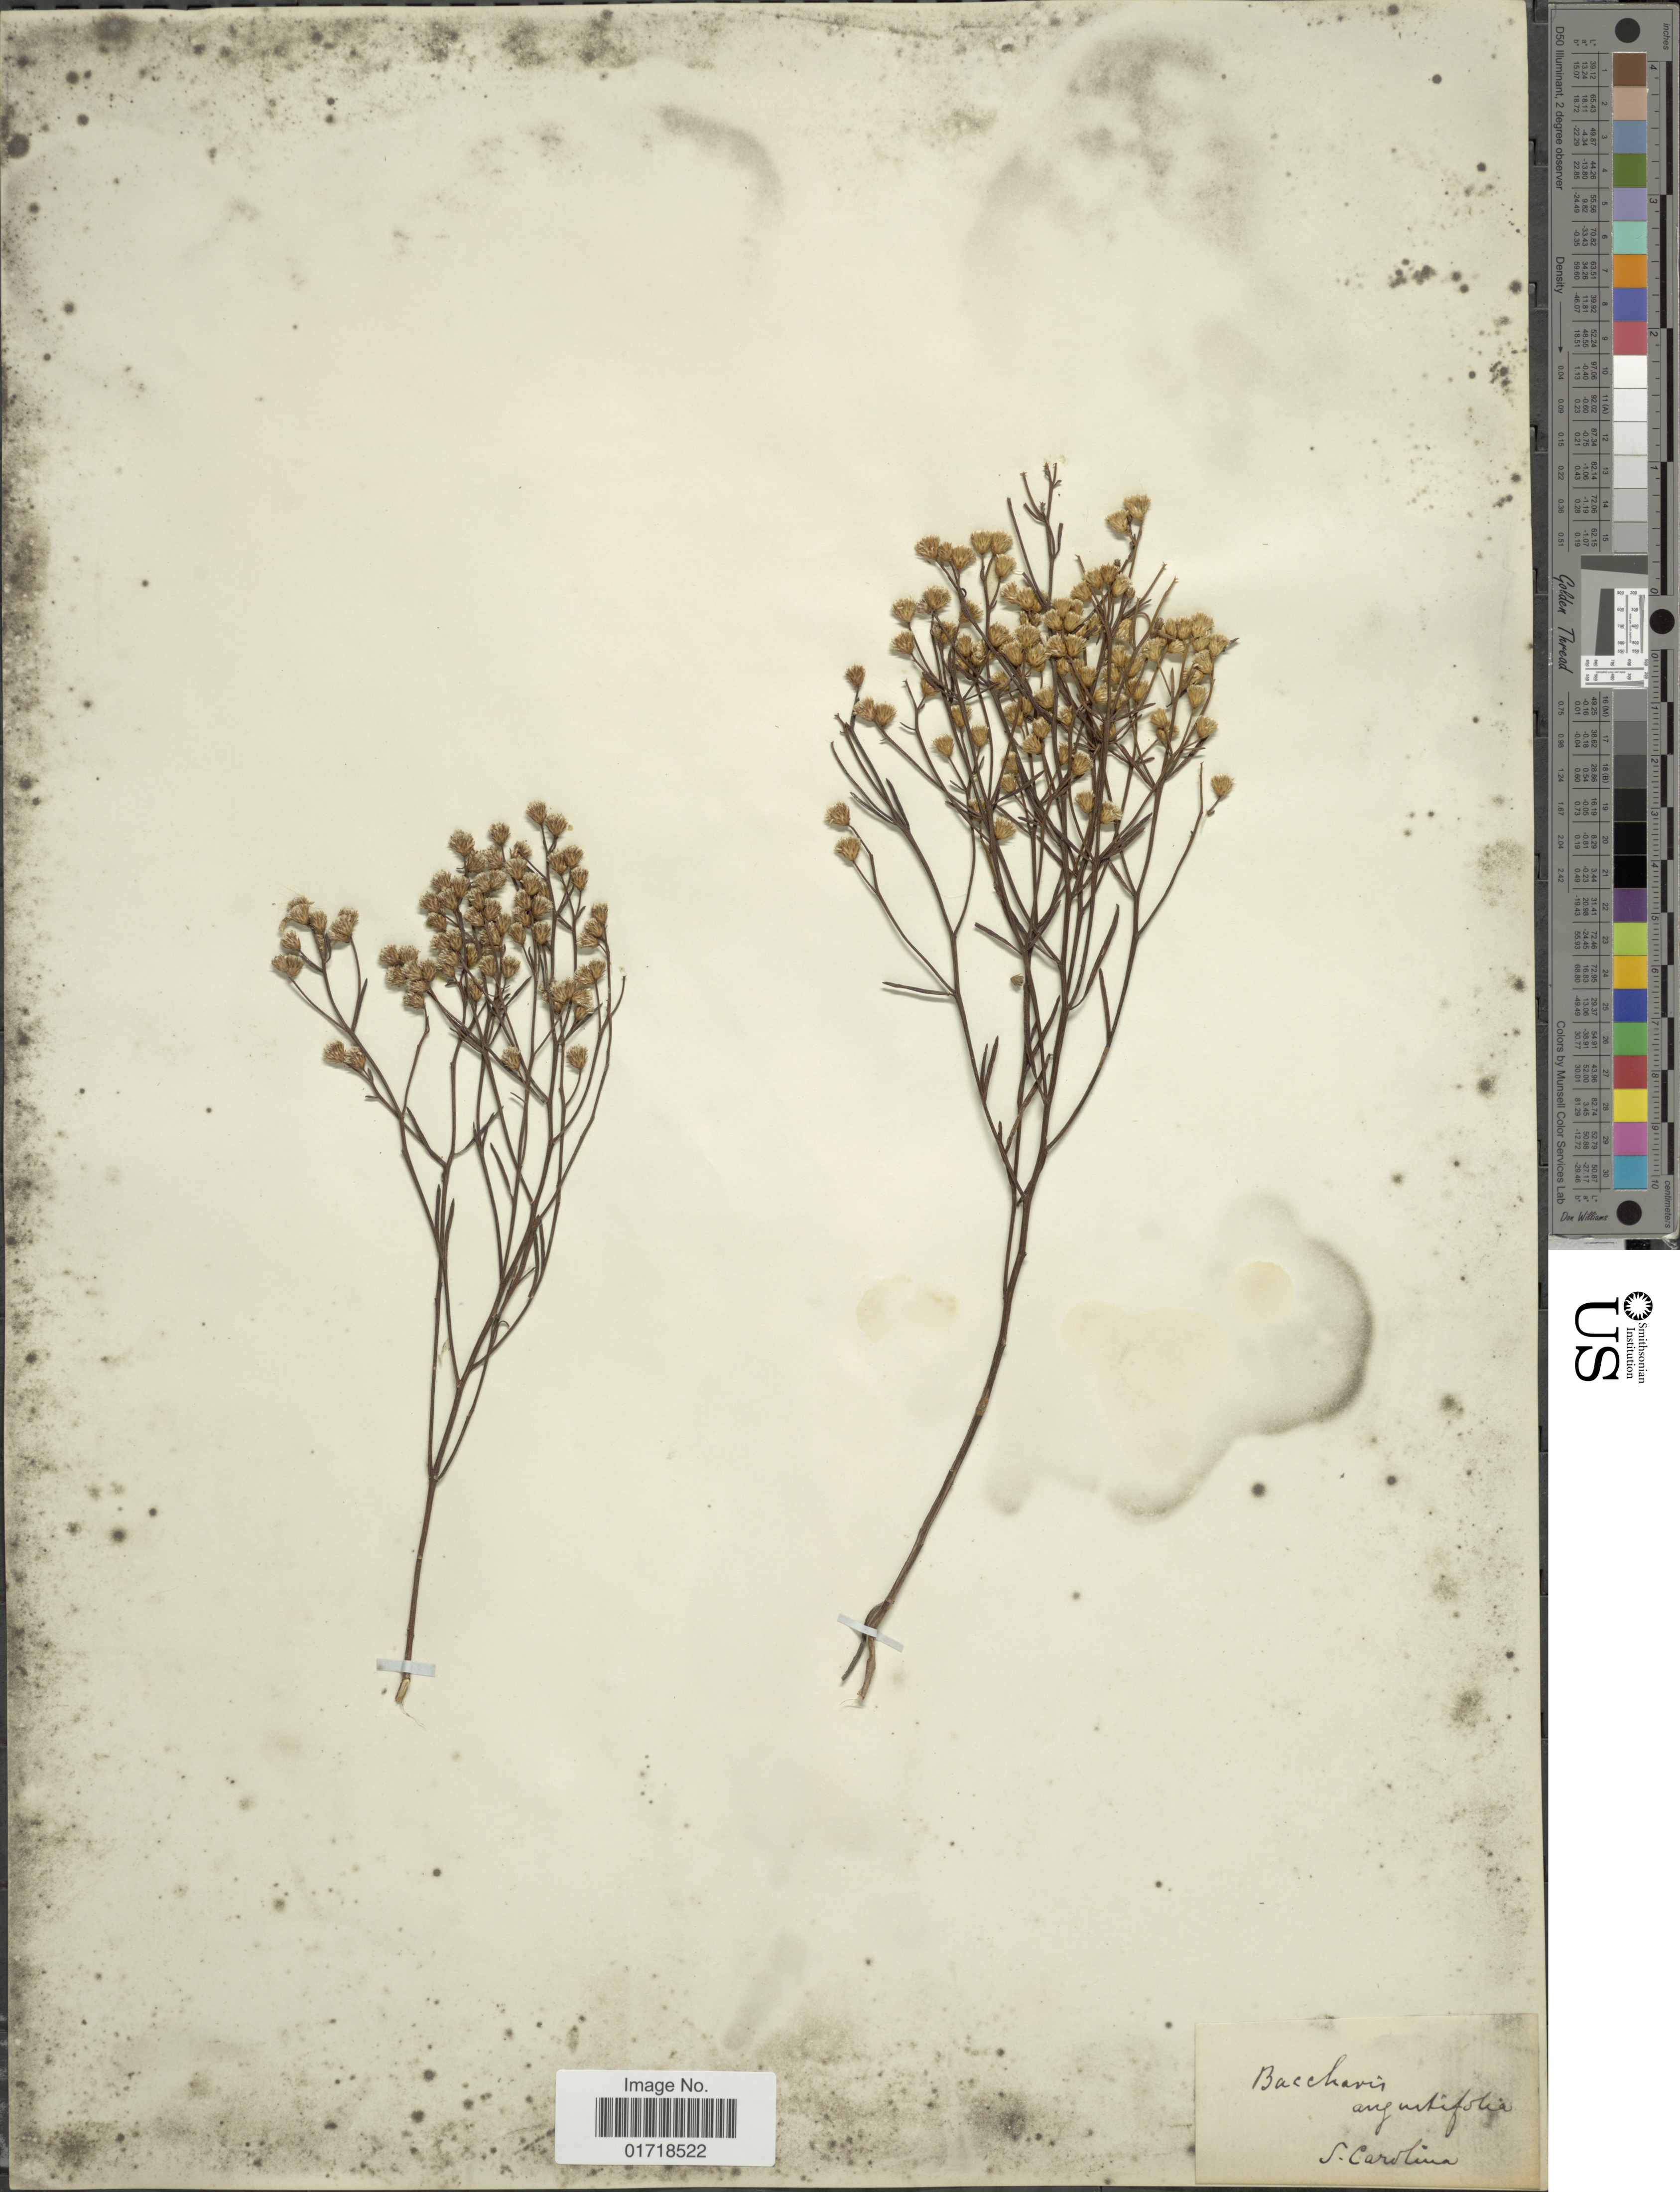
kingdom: Plantae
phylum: Tracheophyta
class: Magnoliopsida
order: Asterales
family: Asteraceae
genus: Baccharis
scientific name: Baccharis angustifolia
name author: Michx.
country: United States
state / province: South Carolina